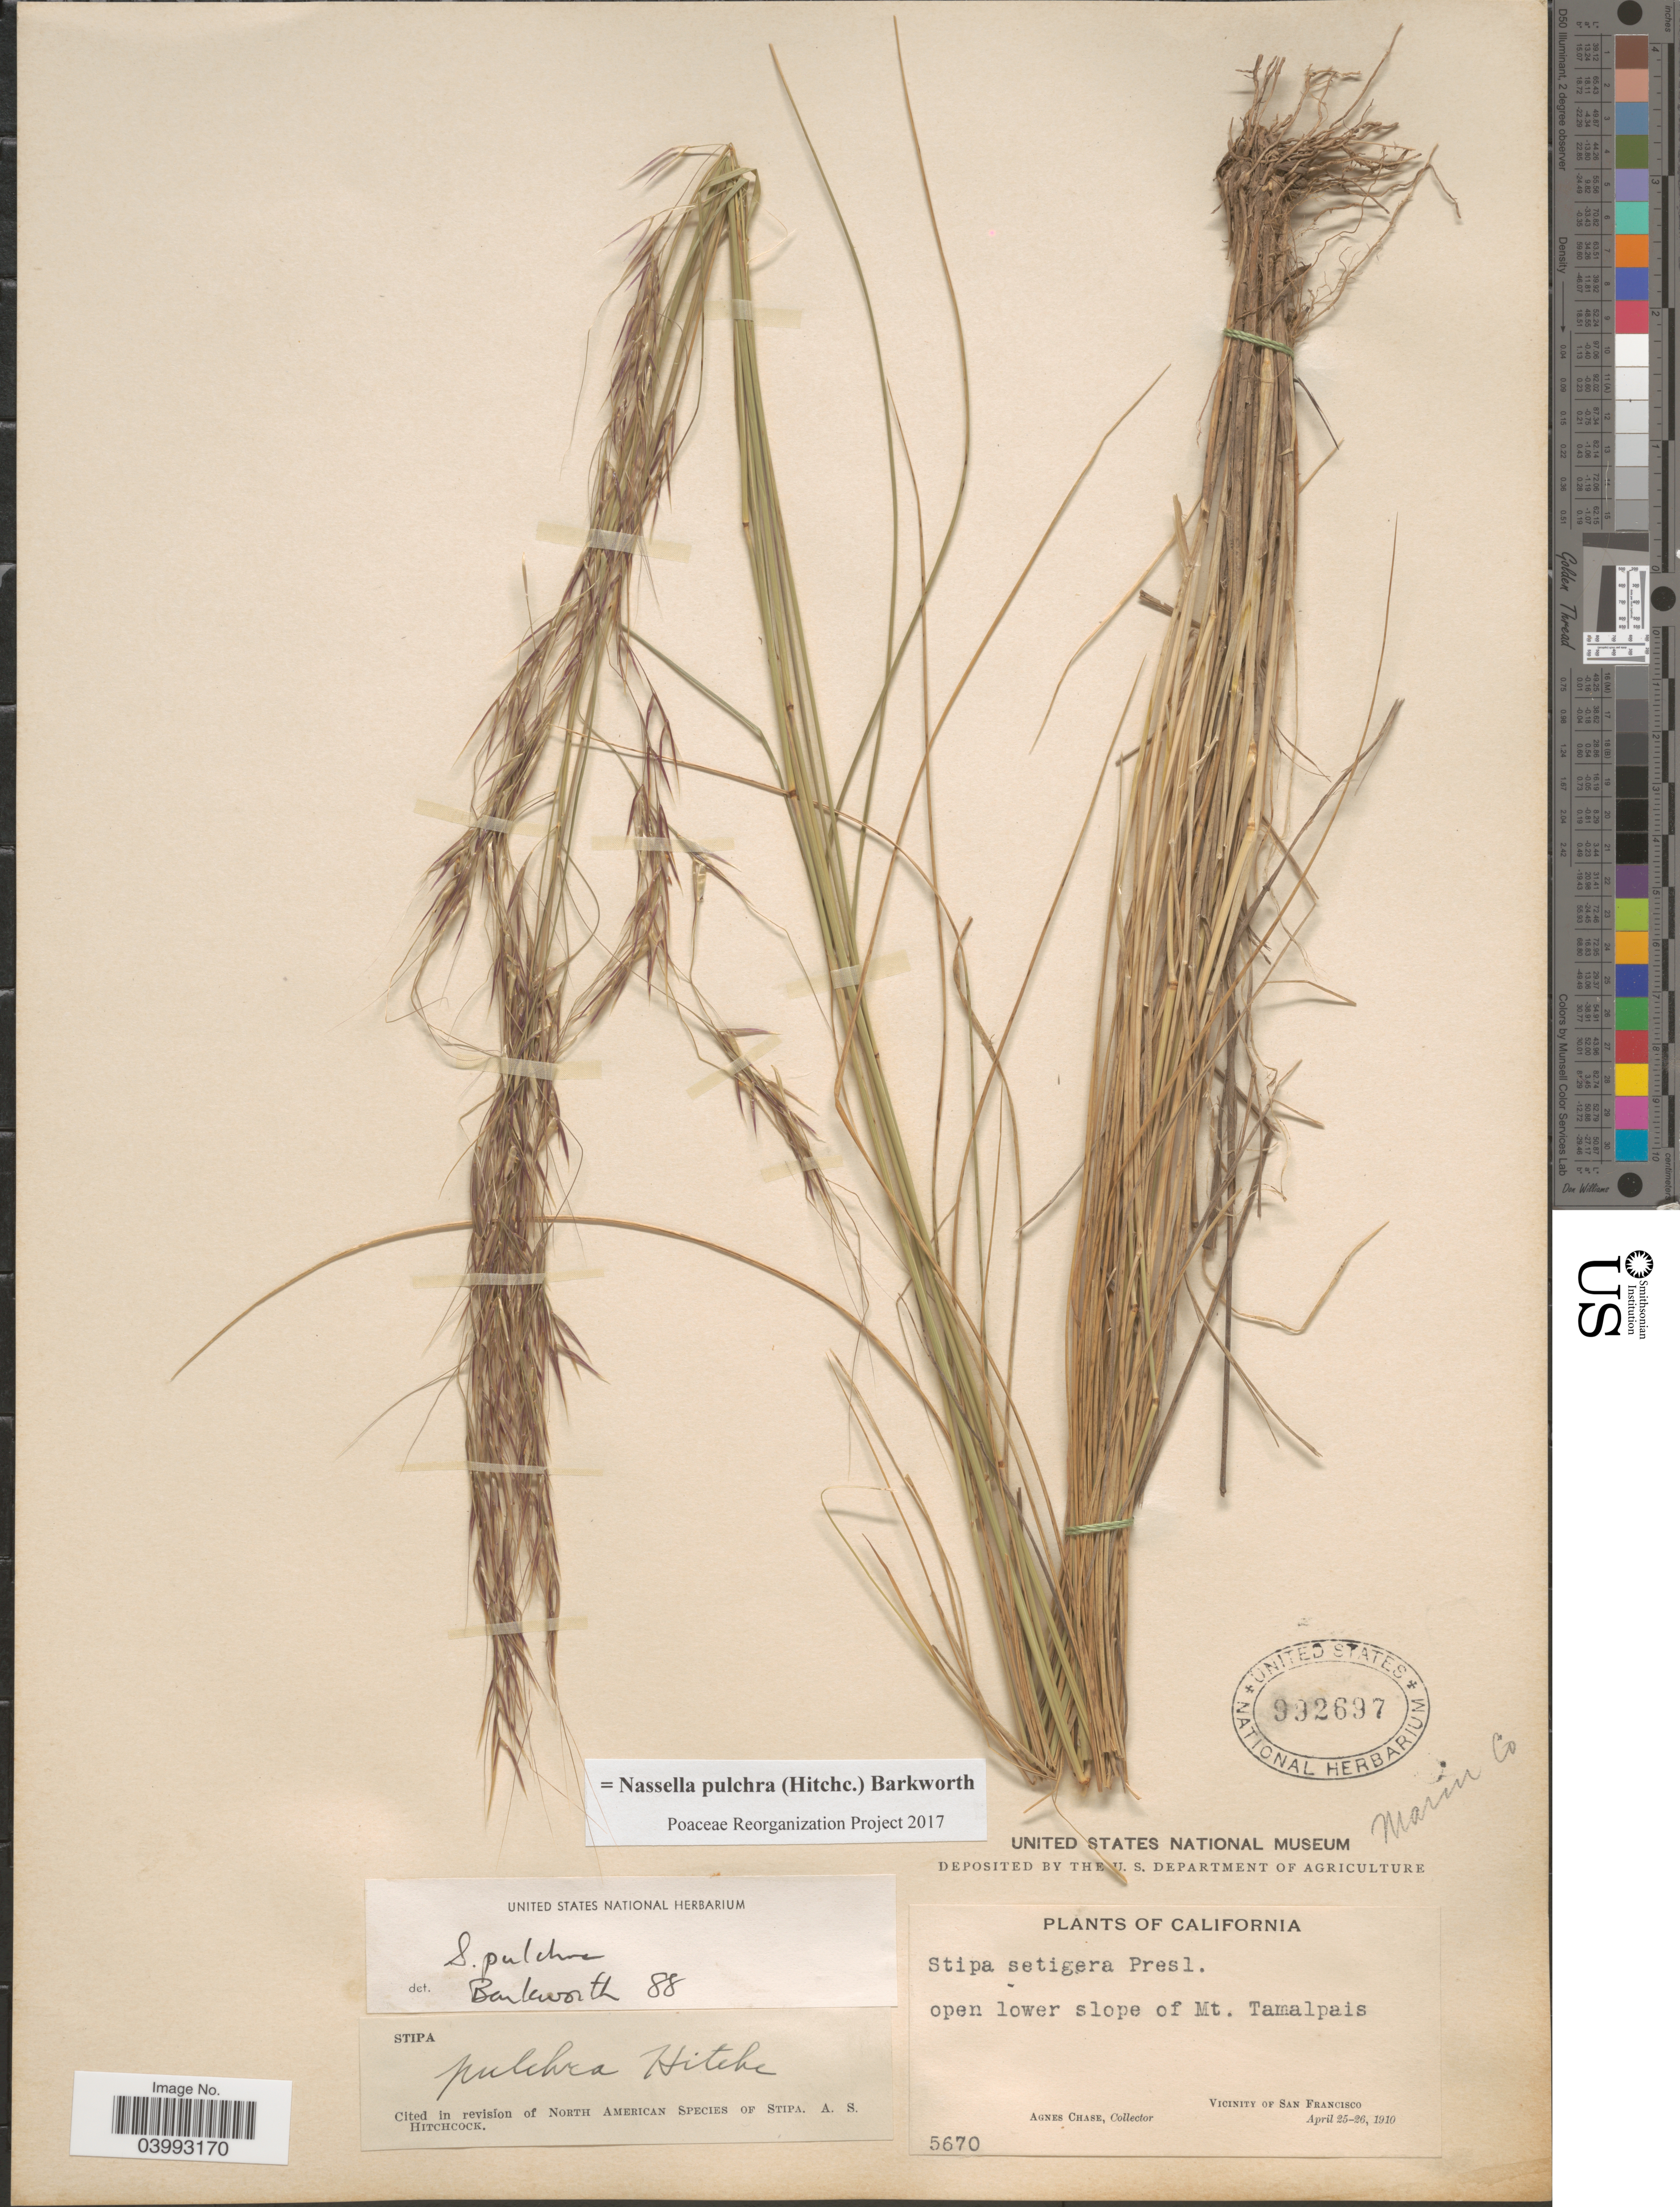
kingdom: Plantae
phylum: Tracheophyta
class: Liliopsida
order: Poales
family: Poaceae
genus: Nassella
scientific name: Nassella pulchra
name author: (Hitchc.) Barkworth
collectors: A. Chase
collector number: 5670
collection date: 1910-04-25/1910-04-26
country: United States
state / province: California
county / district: San Francisco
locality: Open lower slope of Mt. Tamalpais. Vicinity of San Francisco.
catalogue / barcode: US 992697